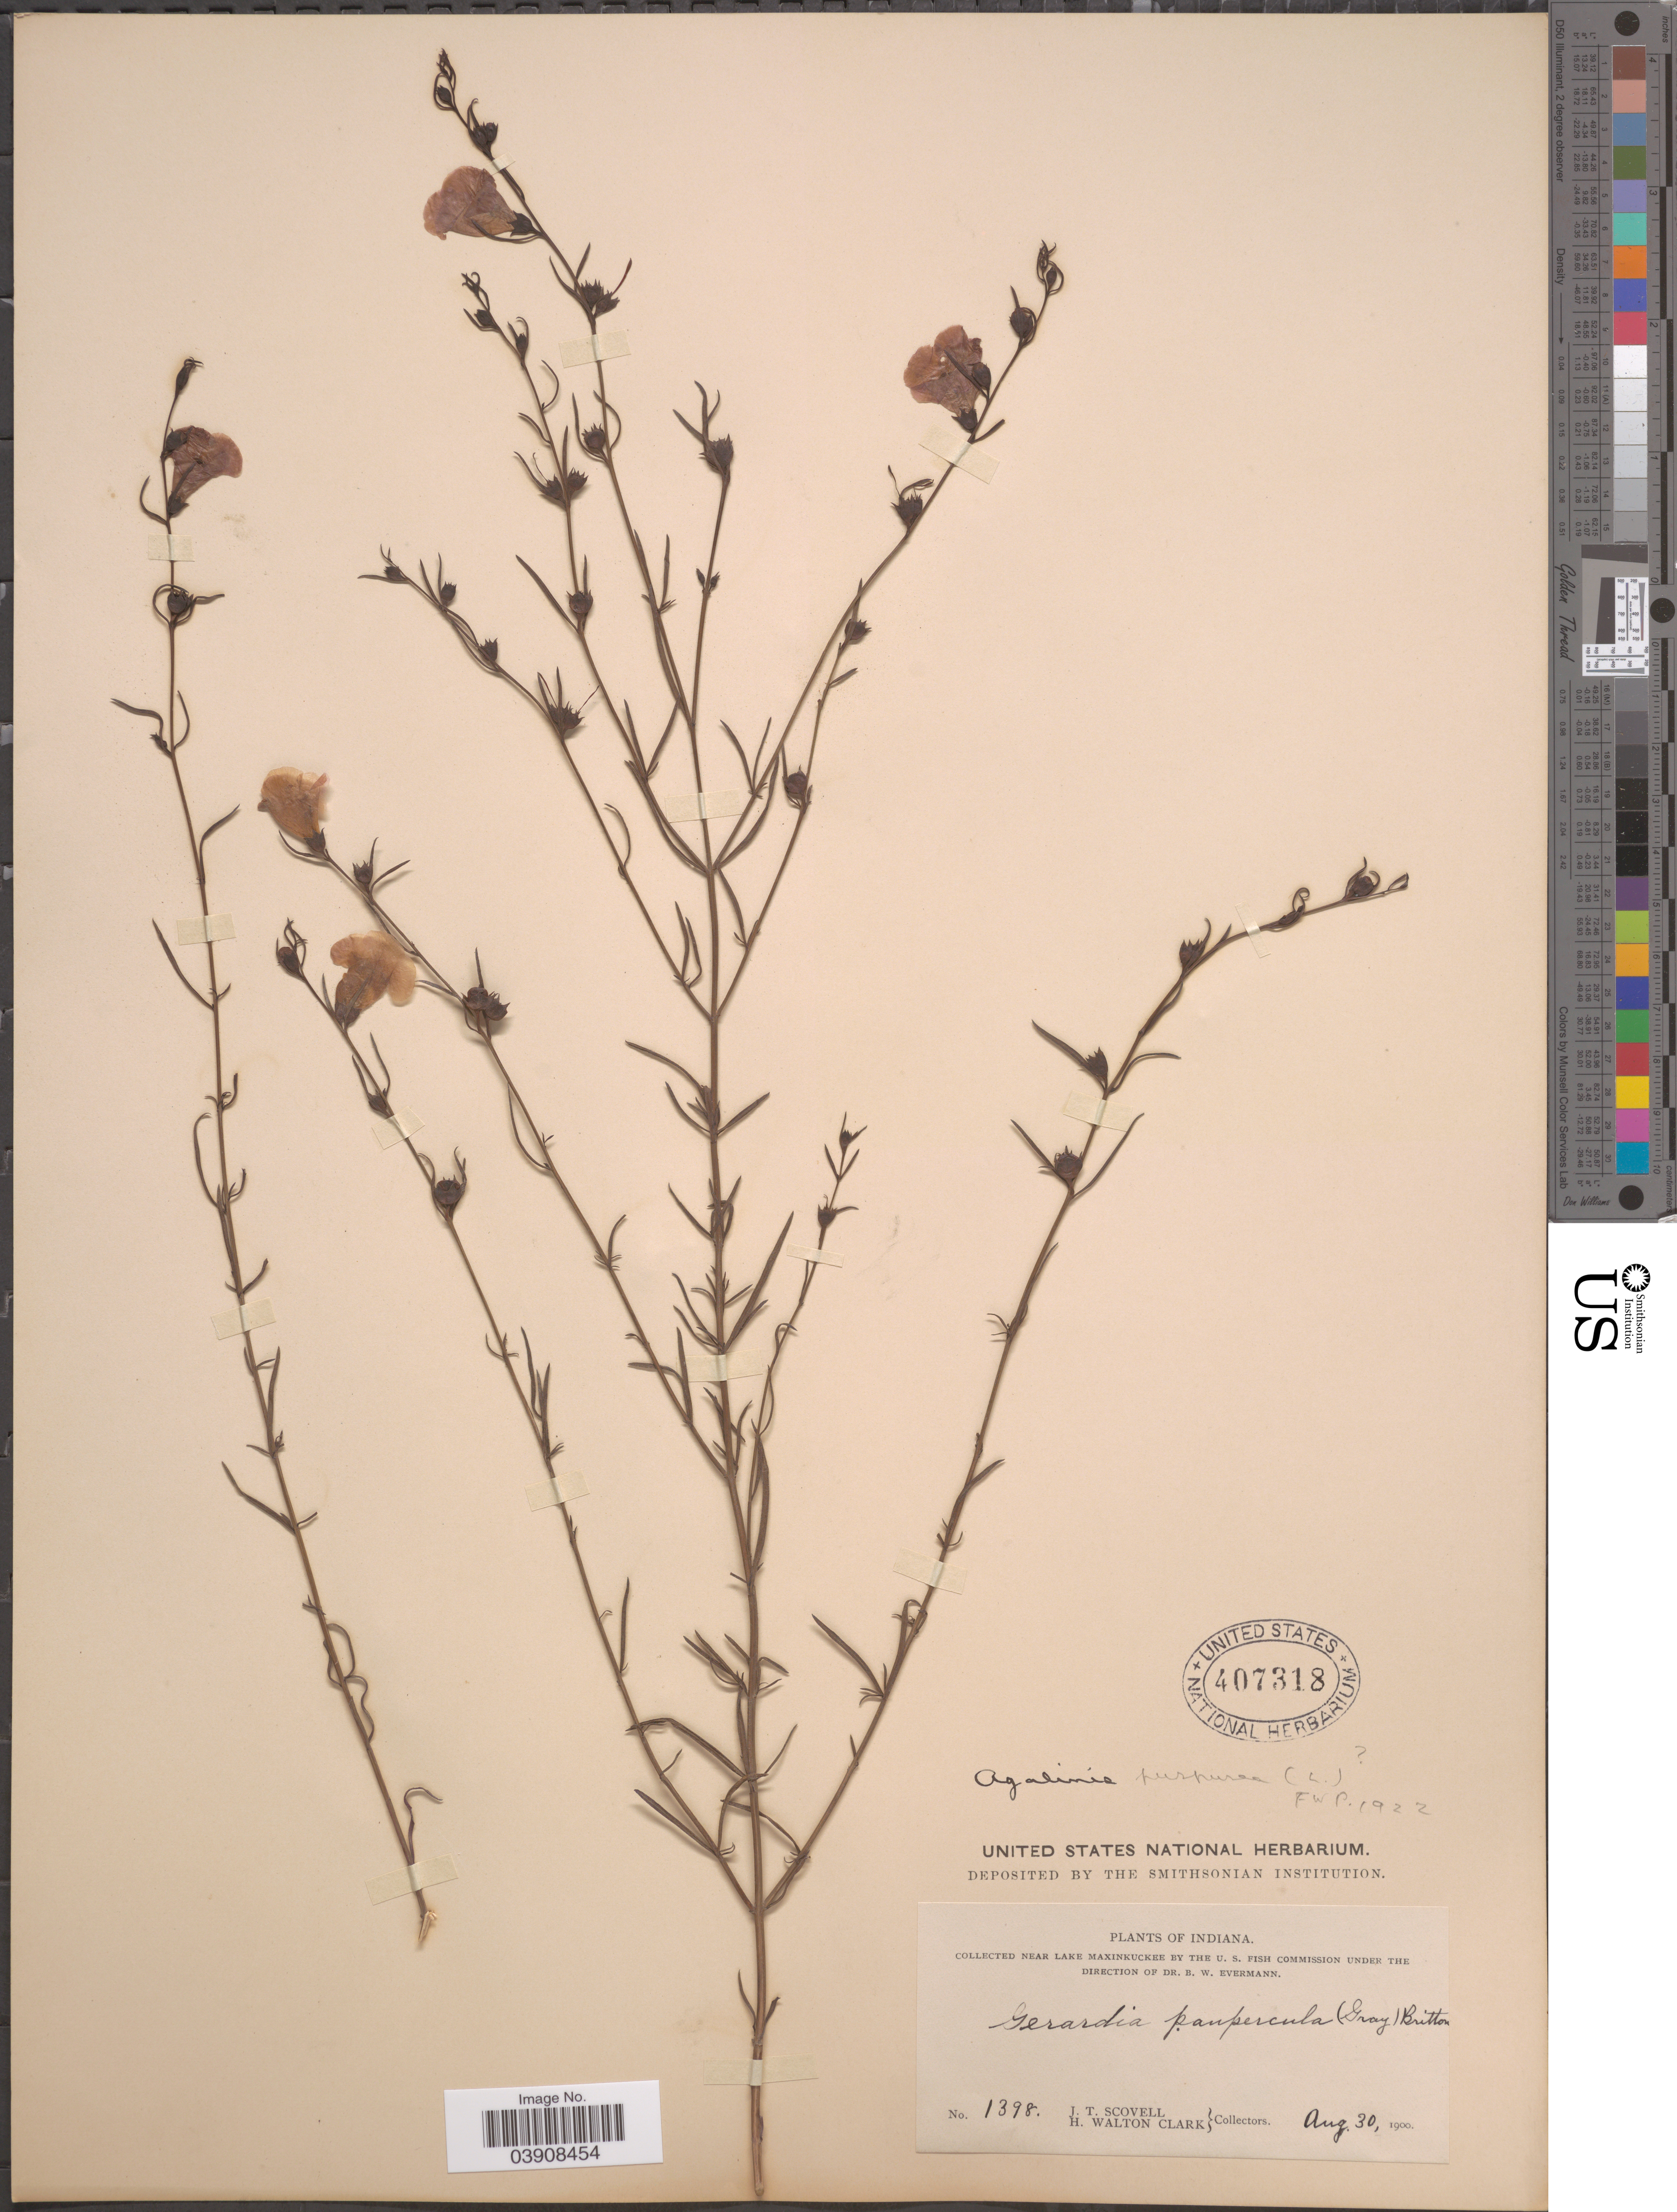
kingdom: Plantae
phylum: Tracheophyta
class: Magnoliopsida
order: Lamiales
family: Orobanchaceae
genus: Agalinis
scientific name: Agalinis purpurea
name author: (L.) Pennell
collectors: J. T. Scovell & H. W. Clark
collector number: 1398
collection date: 1900-08-30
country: United States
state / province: Indiana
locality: Near Lake Maxinkuckee.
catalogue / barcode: US 407318